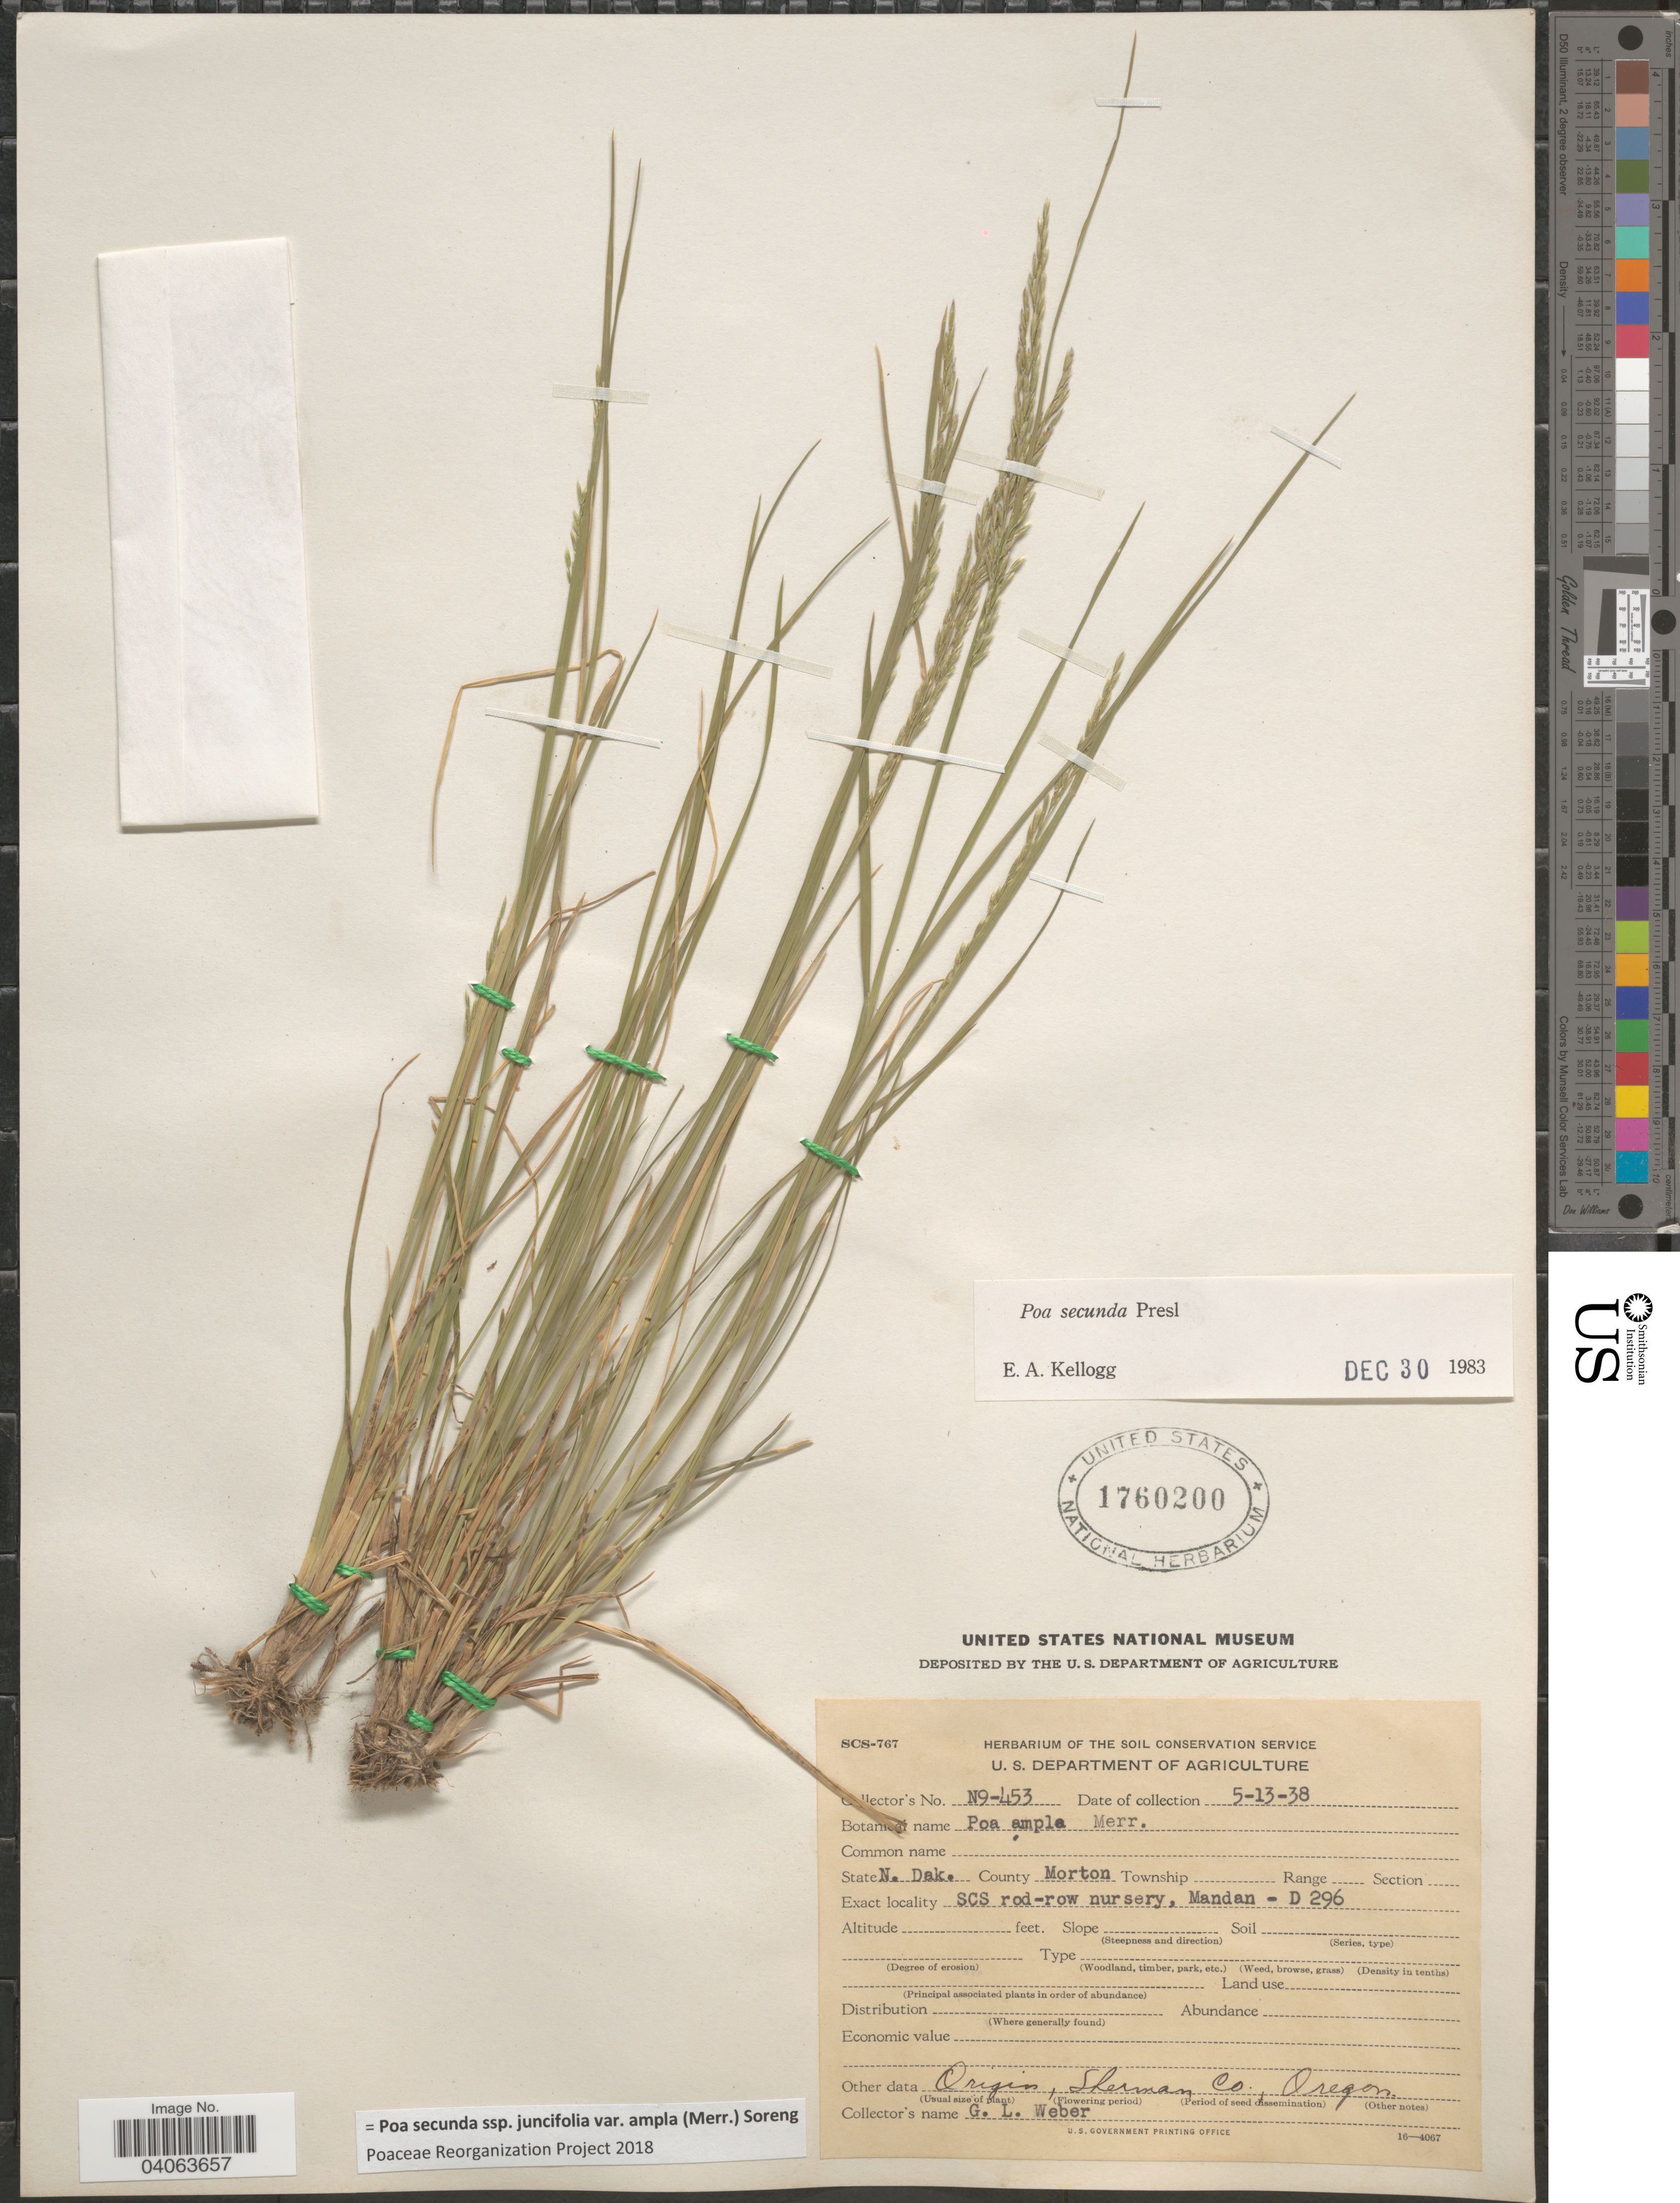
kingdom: Plantae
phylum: Tracheophyta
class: Liliopsida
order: Poales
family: Poaceae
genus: Poa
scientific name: Poa secunda subsp. juncifolia var. ampla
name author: (Merr.) Soreng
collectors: G. Weber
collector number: N9-453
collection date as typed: Transcribed d/m/y: 13/5/38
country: United States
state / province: North Dakota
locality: County Morton. SCS rod-row nursery, Mandan - D 296.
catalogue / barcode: US 1760200